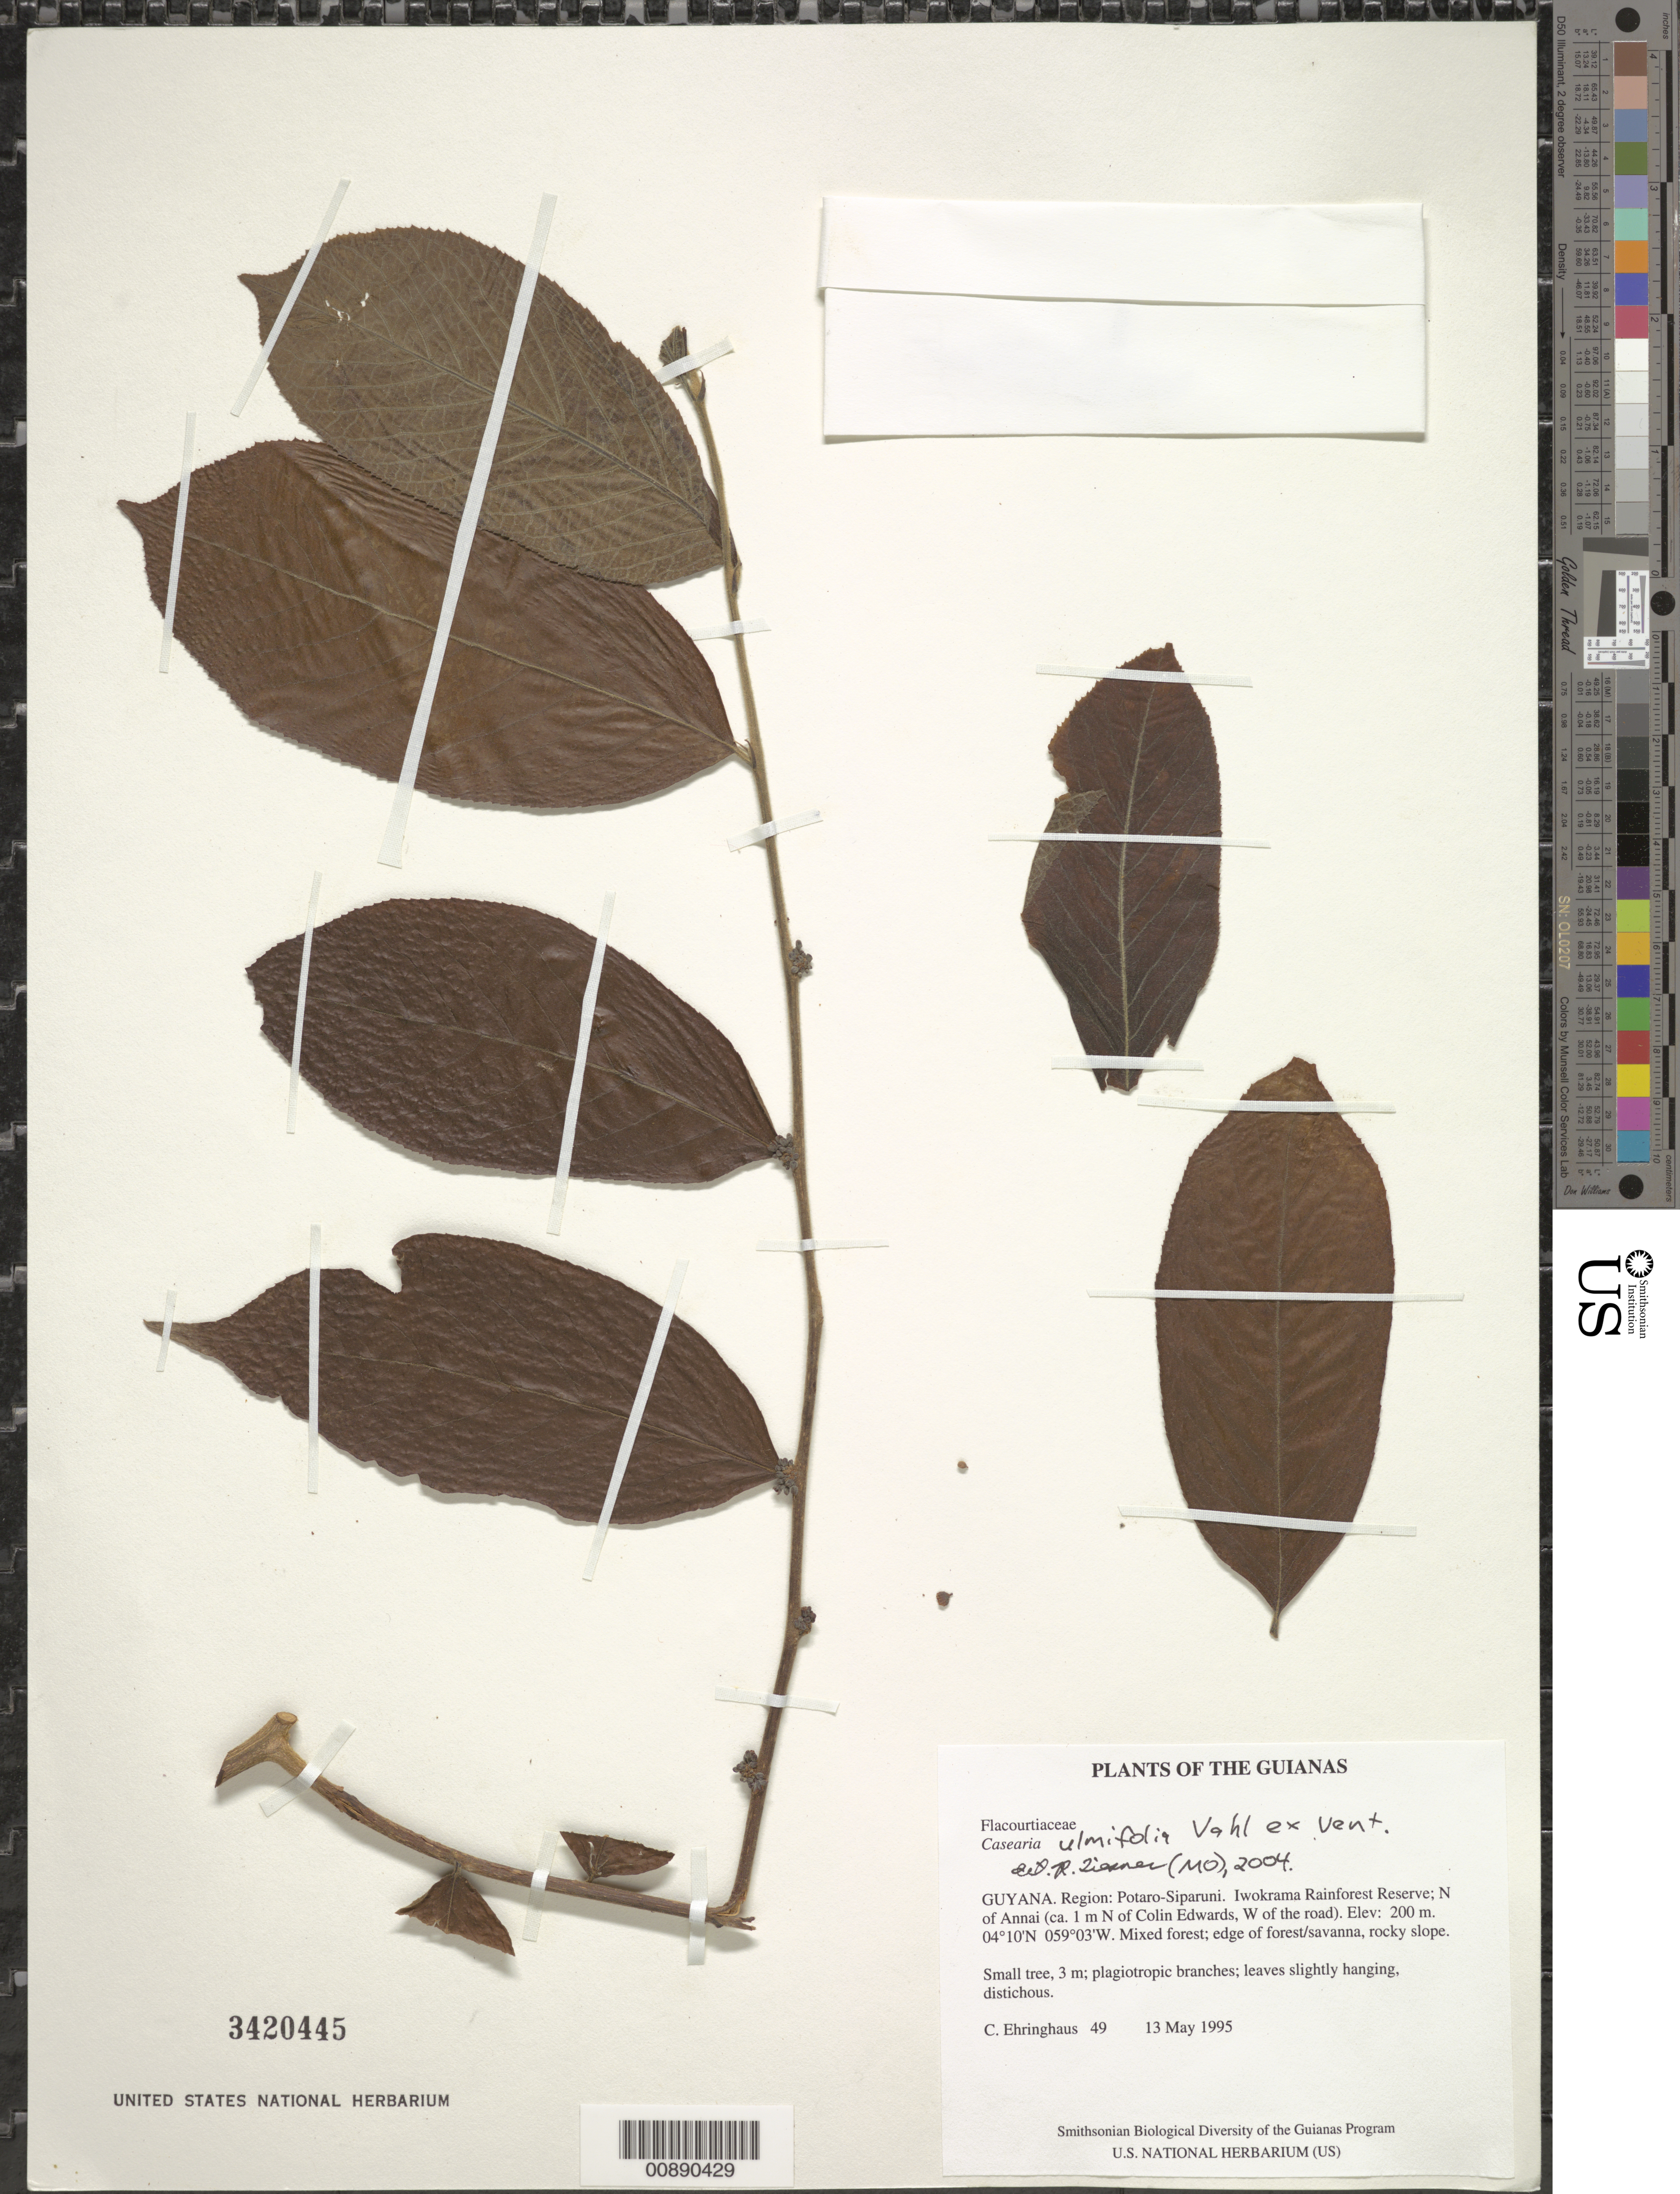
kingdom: Plantae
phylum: Tracheophyta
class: Magnoliopsida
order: Malpighiales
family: Salicaceae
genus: Casearia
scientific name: Casearia ulmifolia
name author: Vahl ex Vent.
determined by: Liesner, R. L.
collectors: C. Ehringhaus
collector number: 49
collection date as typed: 13 May 1995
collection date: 1995-05-13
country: Guyana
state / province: Potaro-Siparuni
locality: Iwokrama Rainforest Reserve; N of Annai (ca. 1 m N of Colin Edwards, W of the road)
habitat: Mixed forest; edge of forest/savanna, rocky slope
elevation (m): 200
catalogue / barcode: US 3420445